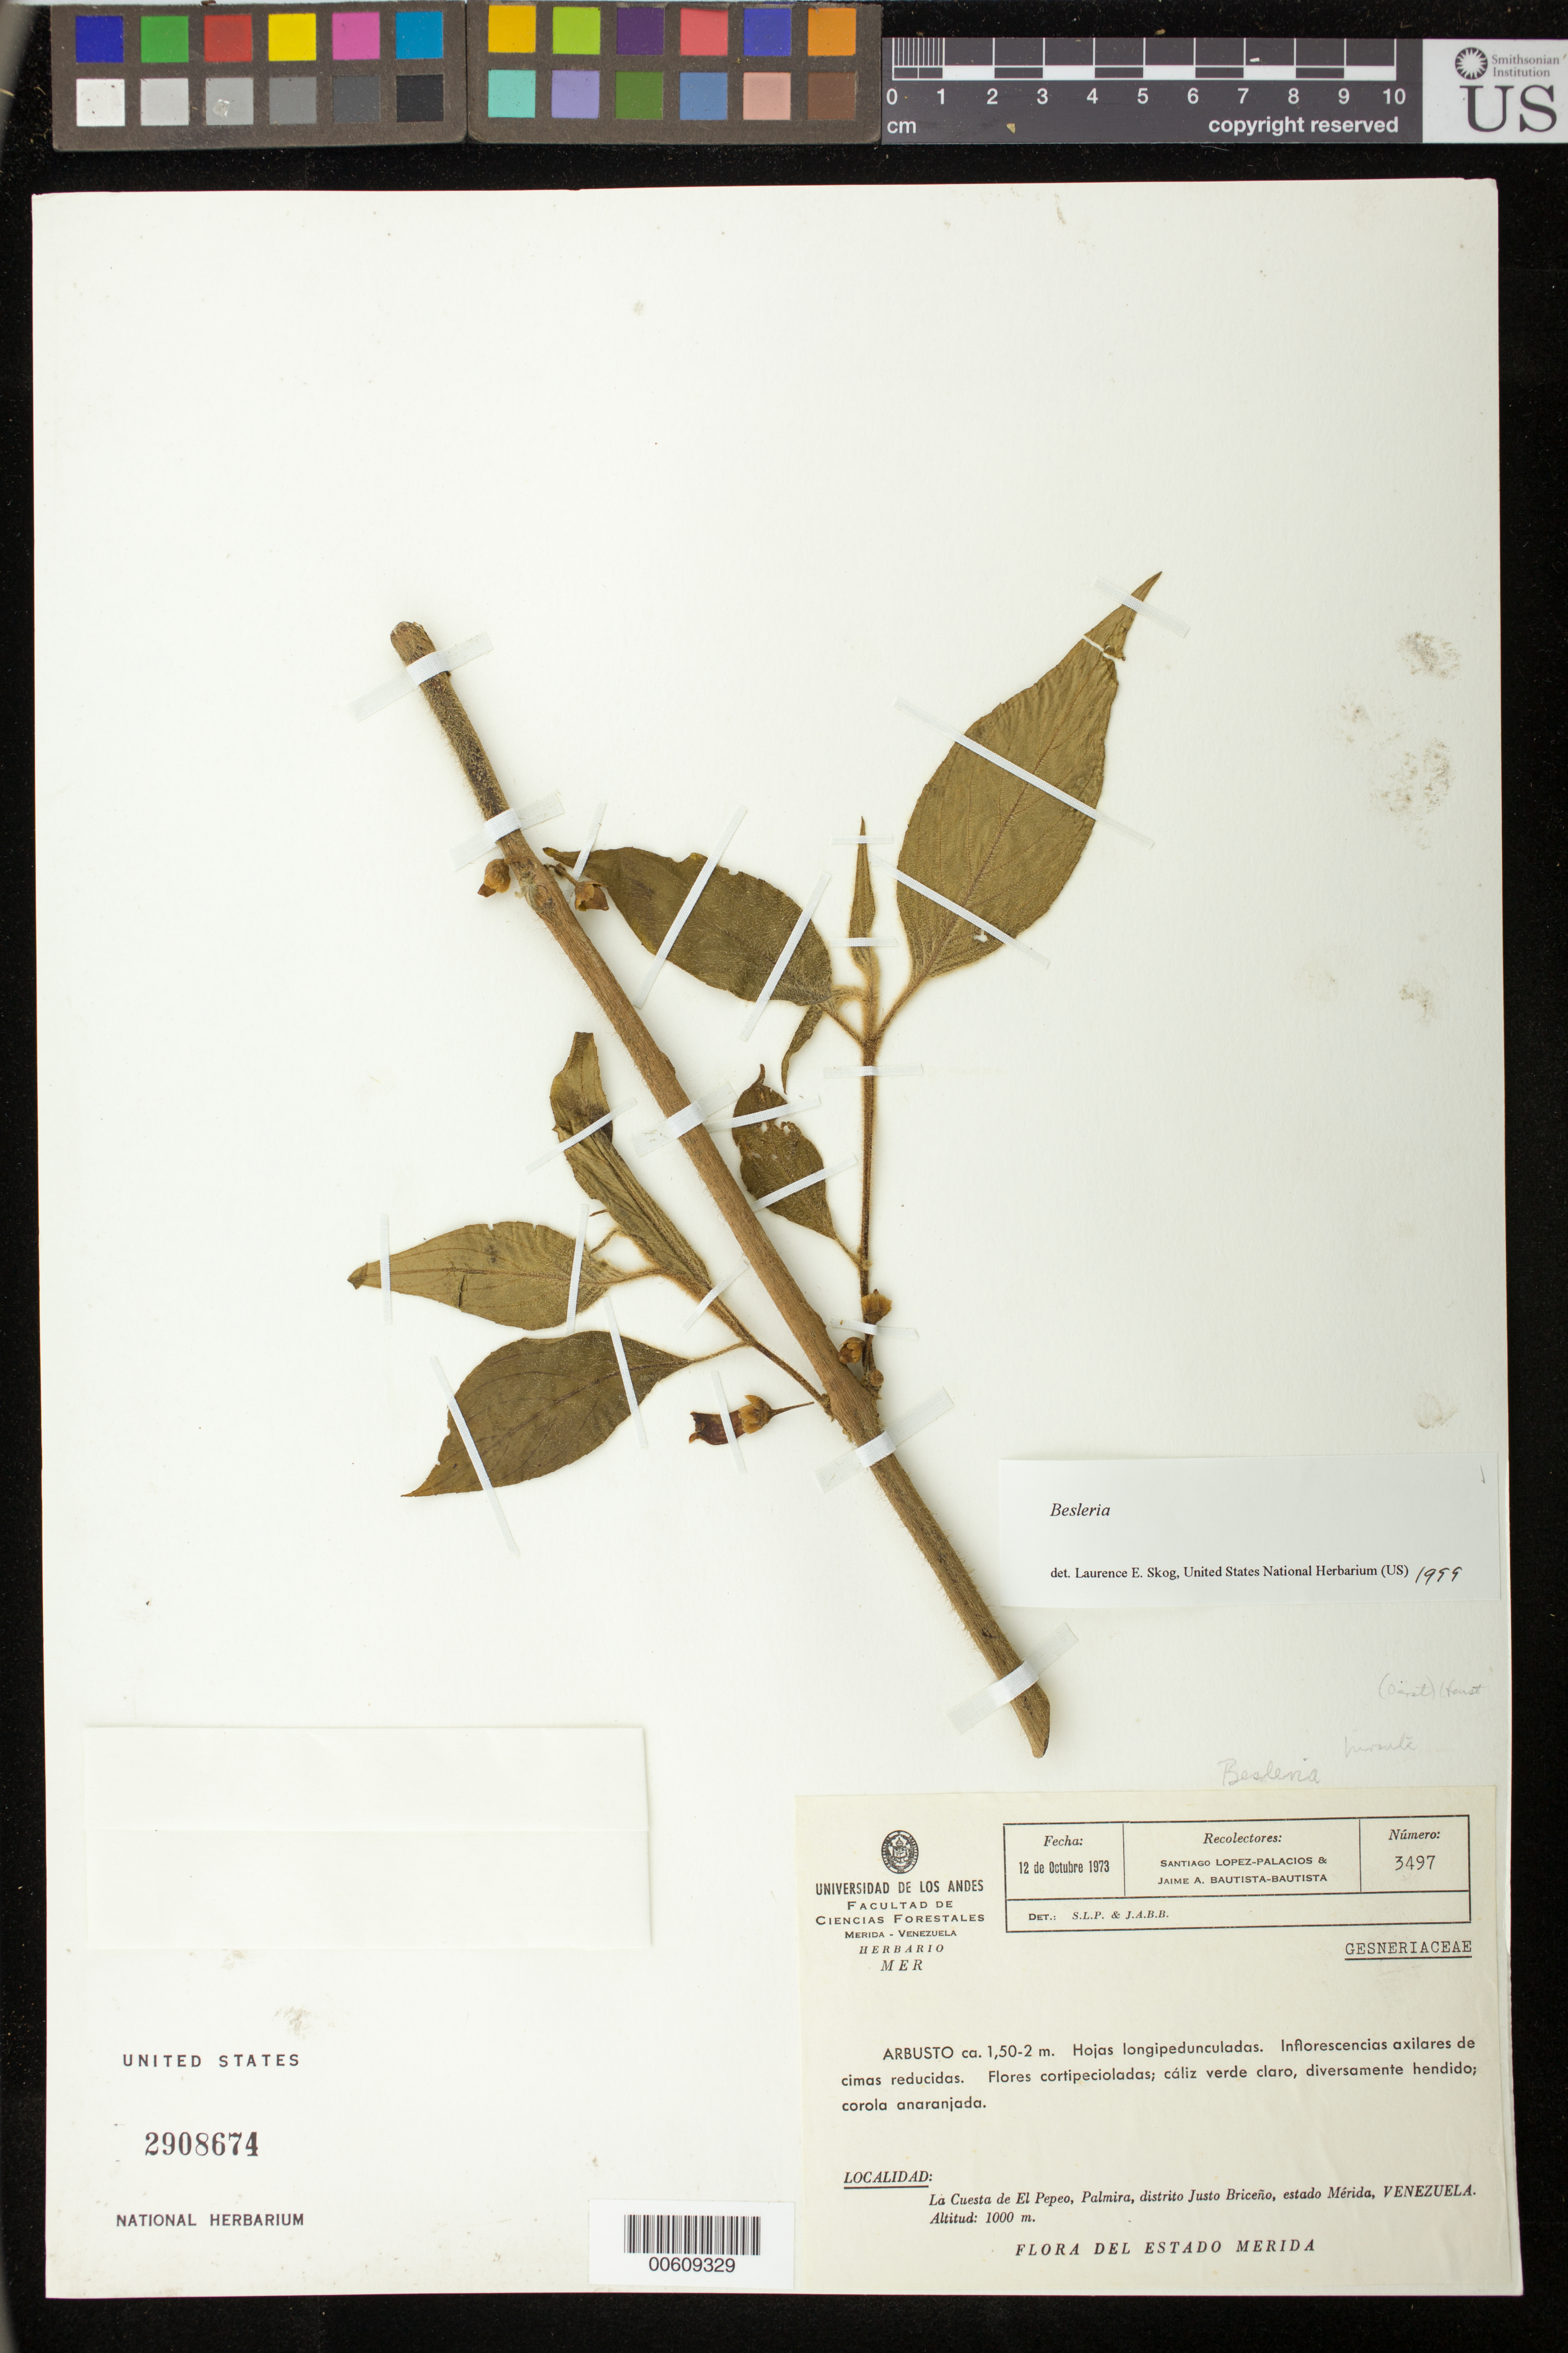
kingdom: Plantae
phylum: Tracheophyta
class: Magnoliopsida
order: Lamiales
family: Gesneriaceae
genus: Besleria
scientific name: Besleria sp.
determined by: Skog, Laurence E.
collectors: S. Lopez-P. & J. A. Bautista B.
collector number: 3497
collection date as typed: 12 Oct 1973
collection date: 1973-10-12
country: Venezuela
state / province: Mérida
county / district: Justo Briceño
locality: La Cuesta de El Pepeo, Palmira, distrito Justo Briceño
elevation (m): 1000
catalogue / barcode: US 2908674